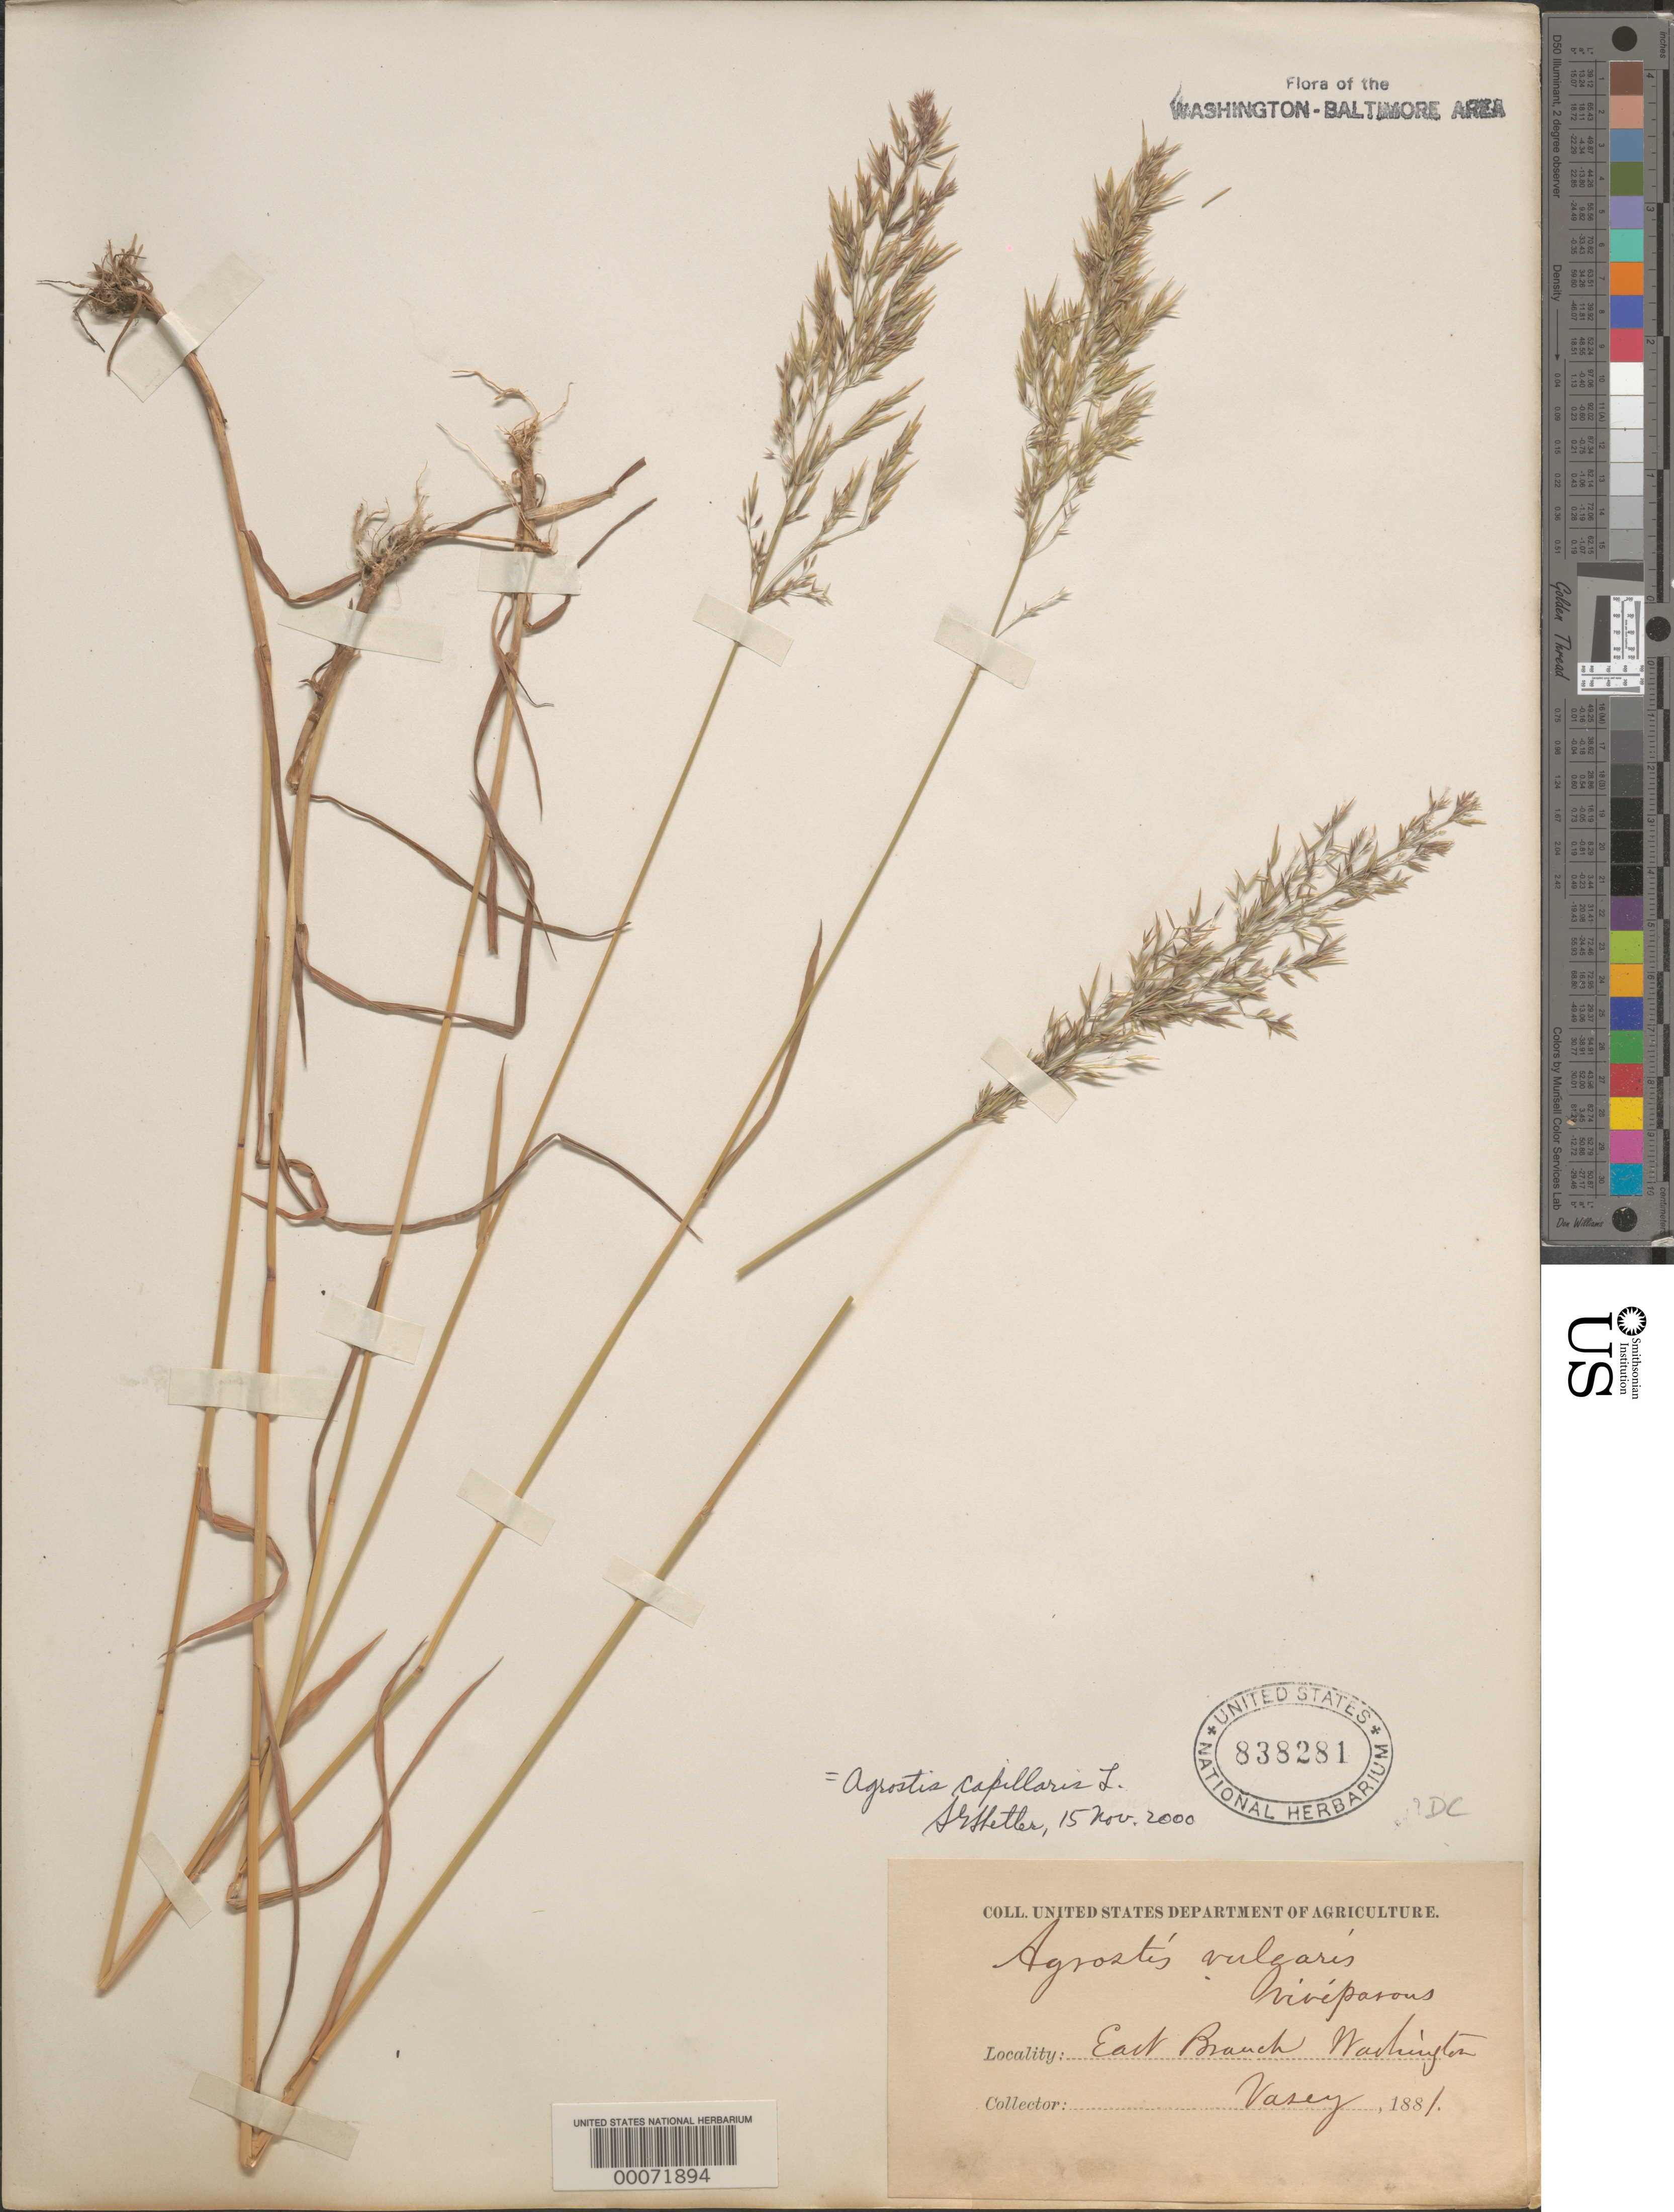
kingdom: Plantae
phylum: Tracheophyta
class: Liliopsida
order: Poales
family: Poaceae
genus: Agrostis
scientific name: Agrostis capillaris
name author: L.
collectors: G. Vasey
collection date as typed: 1881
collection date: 1881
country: United States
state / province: District of Columbia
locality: East Branch, Washington, DC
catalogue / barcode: US 838281